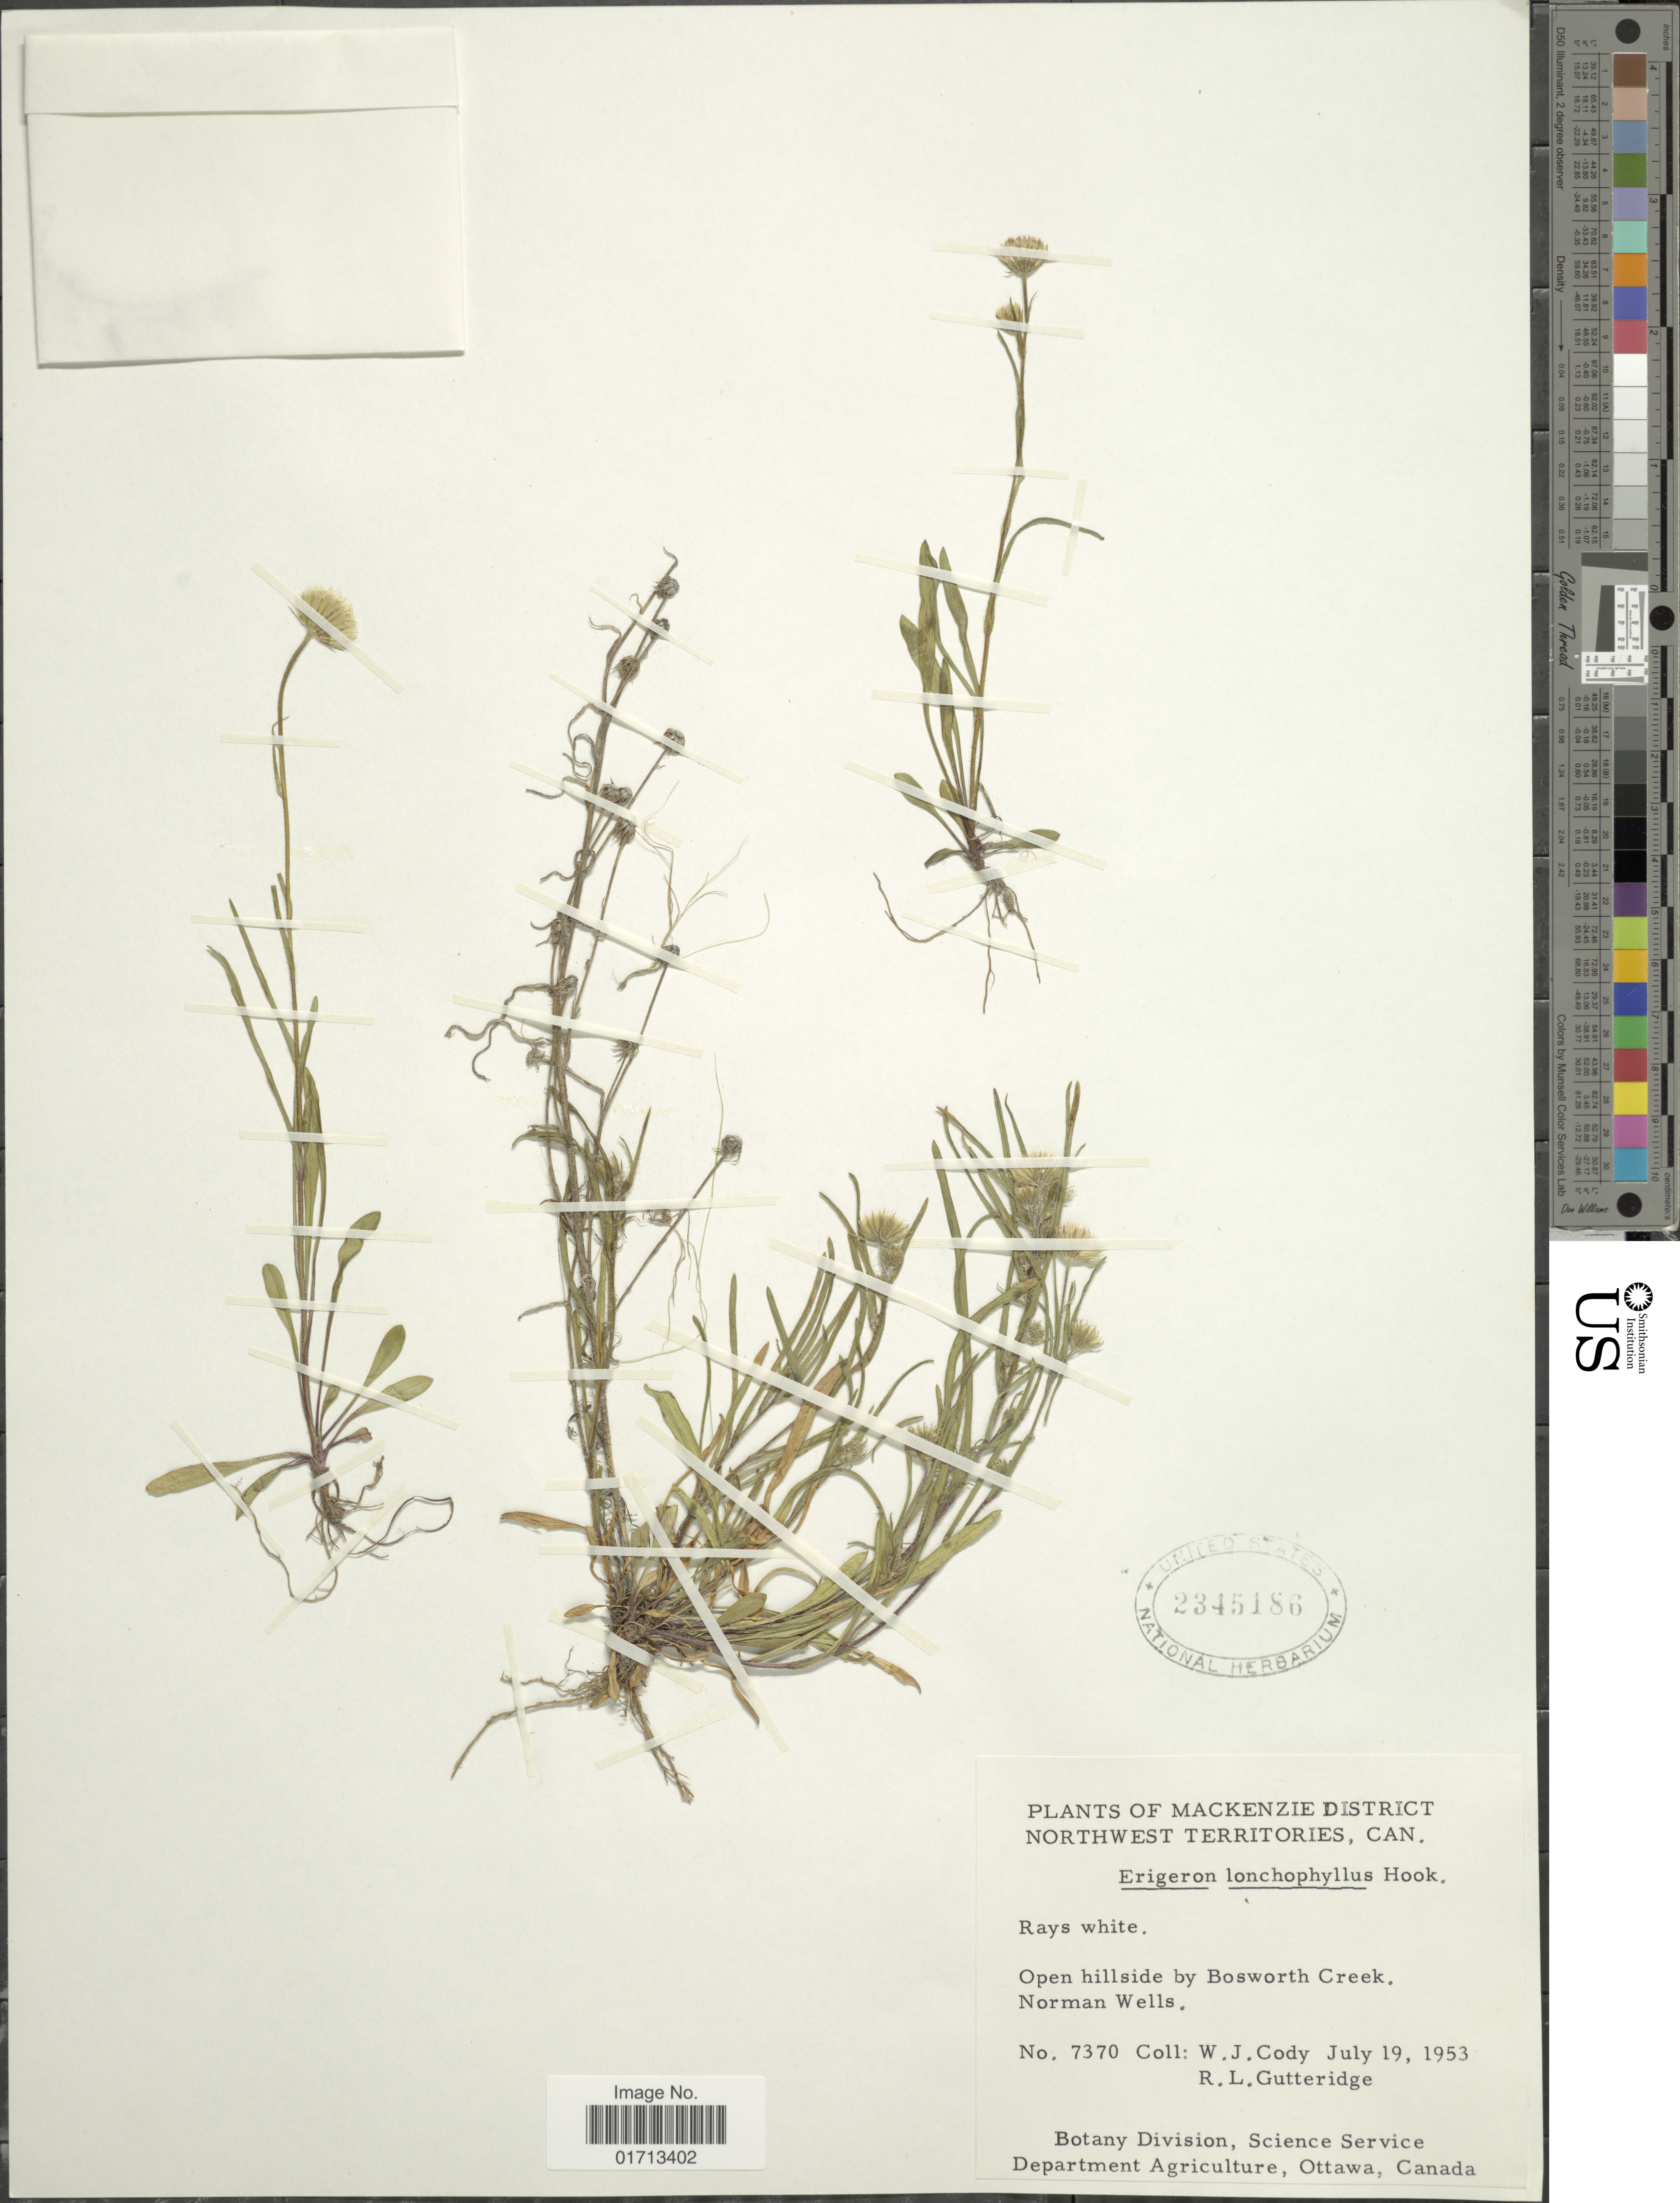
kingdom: Plantae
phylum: Tracheophyta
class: Magnoliopsida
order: Asterales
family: Asteraceae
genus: Erigeron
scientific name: Erigeron lonchophyllus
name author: Hook.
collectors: W. Cody & R. Gutteridge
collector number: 7370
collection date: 1953-07-19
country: Canada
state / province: Northwest Territories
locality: Mackenzie District. Bosworth Creek. Norman Wells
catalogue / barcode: US 2345186